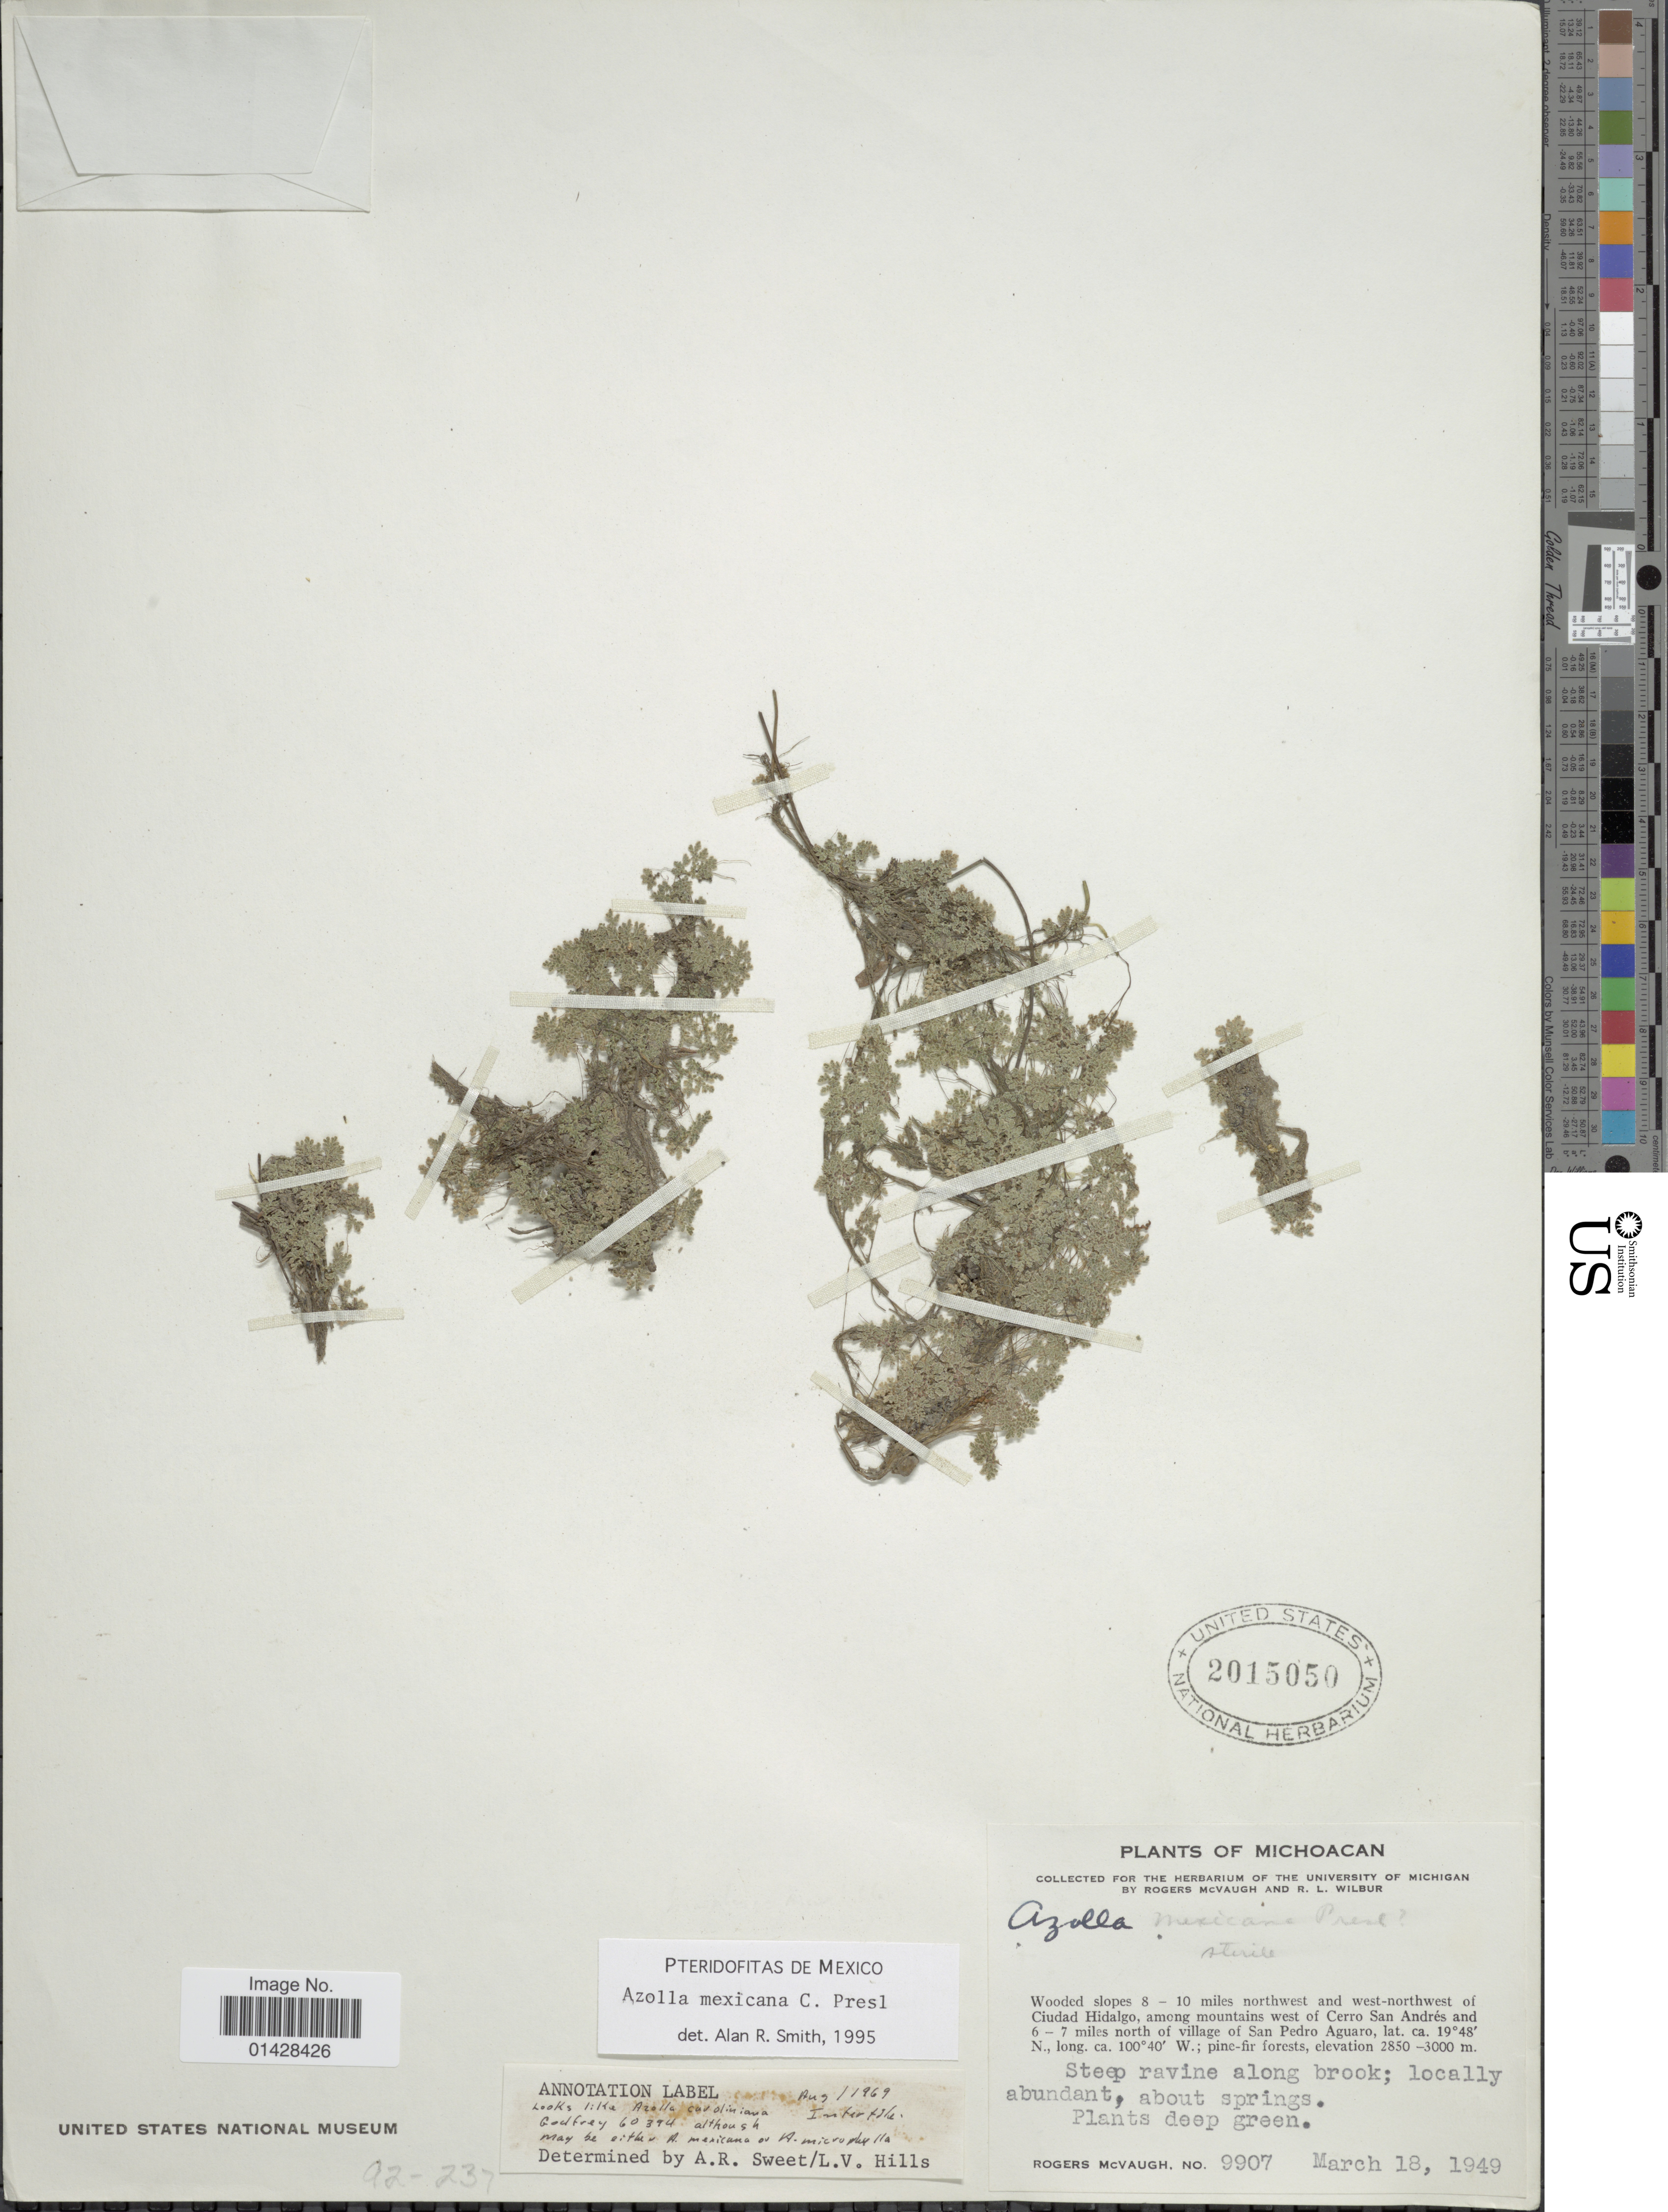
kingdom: Plantae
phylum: Tracheophyta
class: Polypodiopsida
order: Salviniales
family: Salviniaceae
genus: Azolla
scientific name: Azolla mexicana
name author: C. Presl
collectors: R. McVaugh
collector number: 9907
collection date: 1949-03-18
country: Mexico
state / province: Michoacán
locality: Wooded slopes 8-10 miles northwest and west-northwest of Ciudad Hidalgo, among mountains west of Cerro San Andrés and 6 - 7 miles north of village of San Pedro Aguaro, pine-fir forest, Steep ravine along brook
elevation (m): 2850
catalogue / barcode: US 2015050